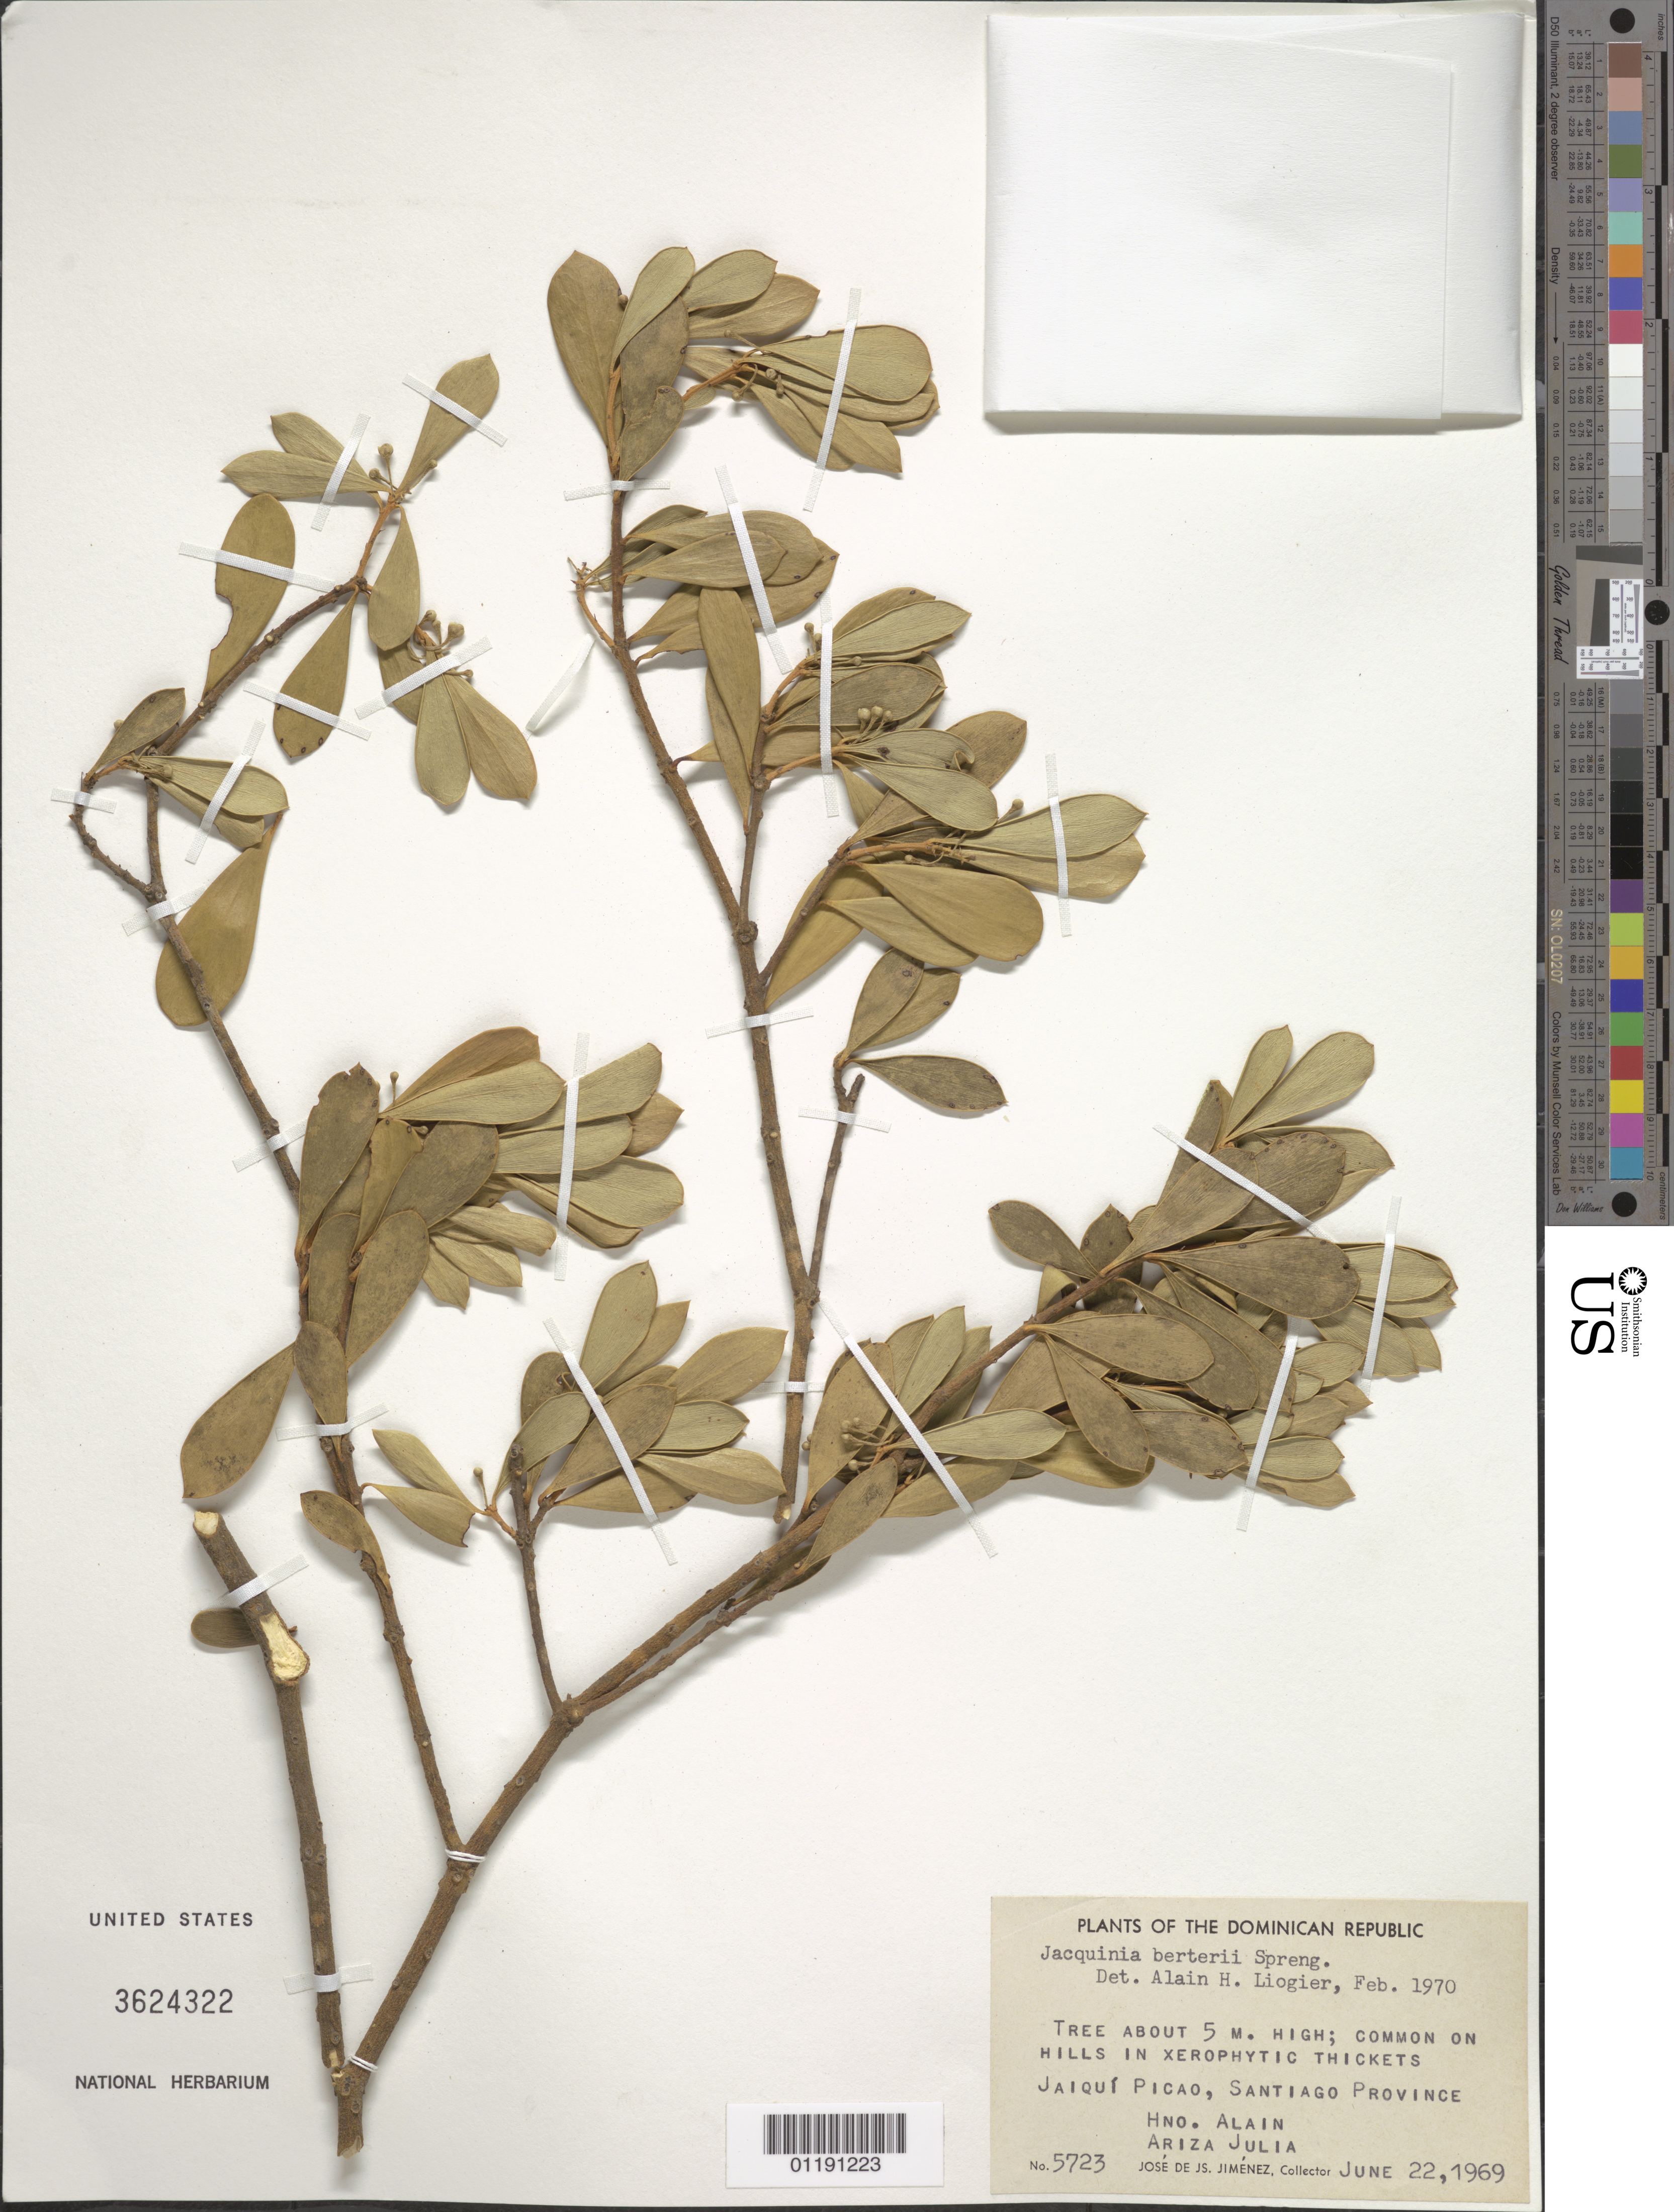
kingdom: Plantae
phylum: Tracheophyta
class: Magnoliopsida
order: Ericales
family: Primulaceae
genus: Jacquinia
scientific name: Jacquinia berterii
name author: Spreng.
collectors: A. H. Liogier, A. Julia & J. J. Jiménez Almonte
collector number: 5723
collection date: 1969-06-22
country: Dominican Republic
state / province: Santiago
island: Hispaniola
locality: On hills, Jaiquí Picao.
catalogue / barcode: US 3624322